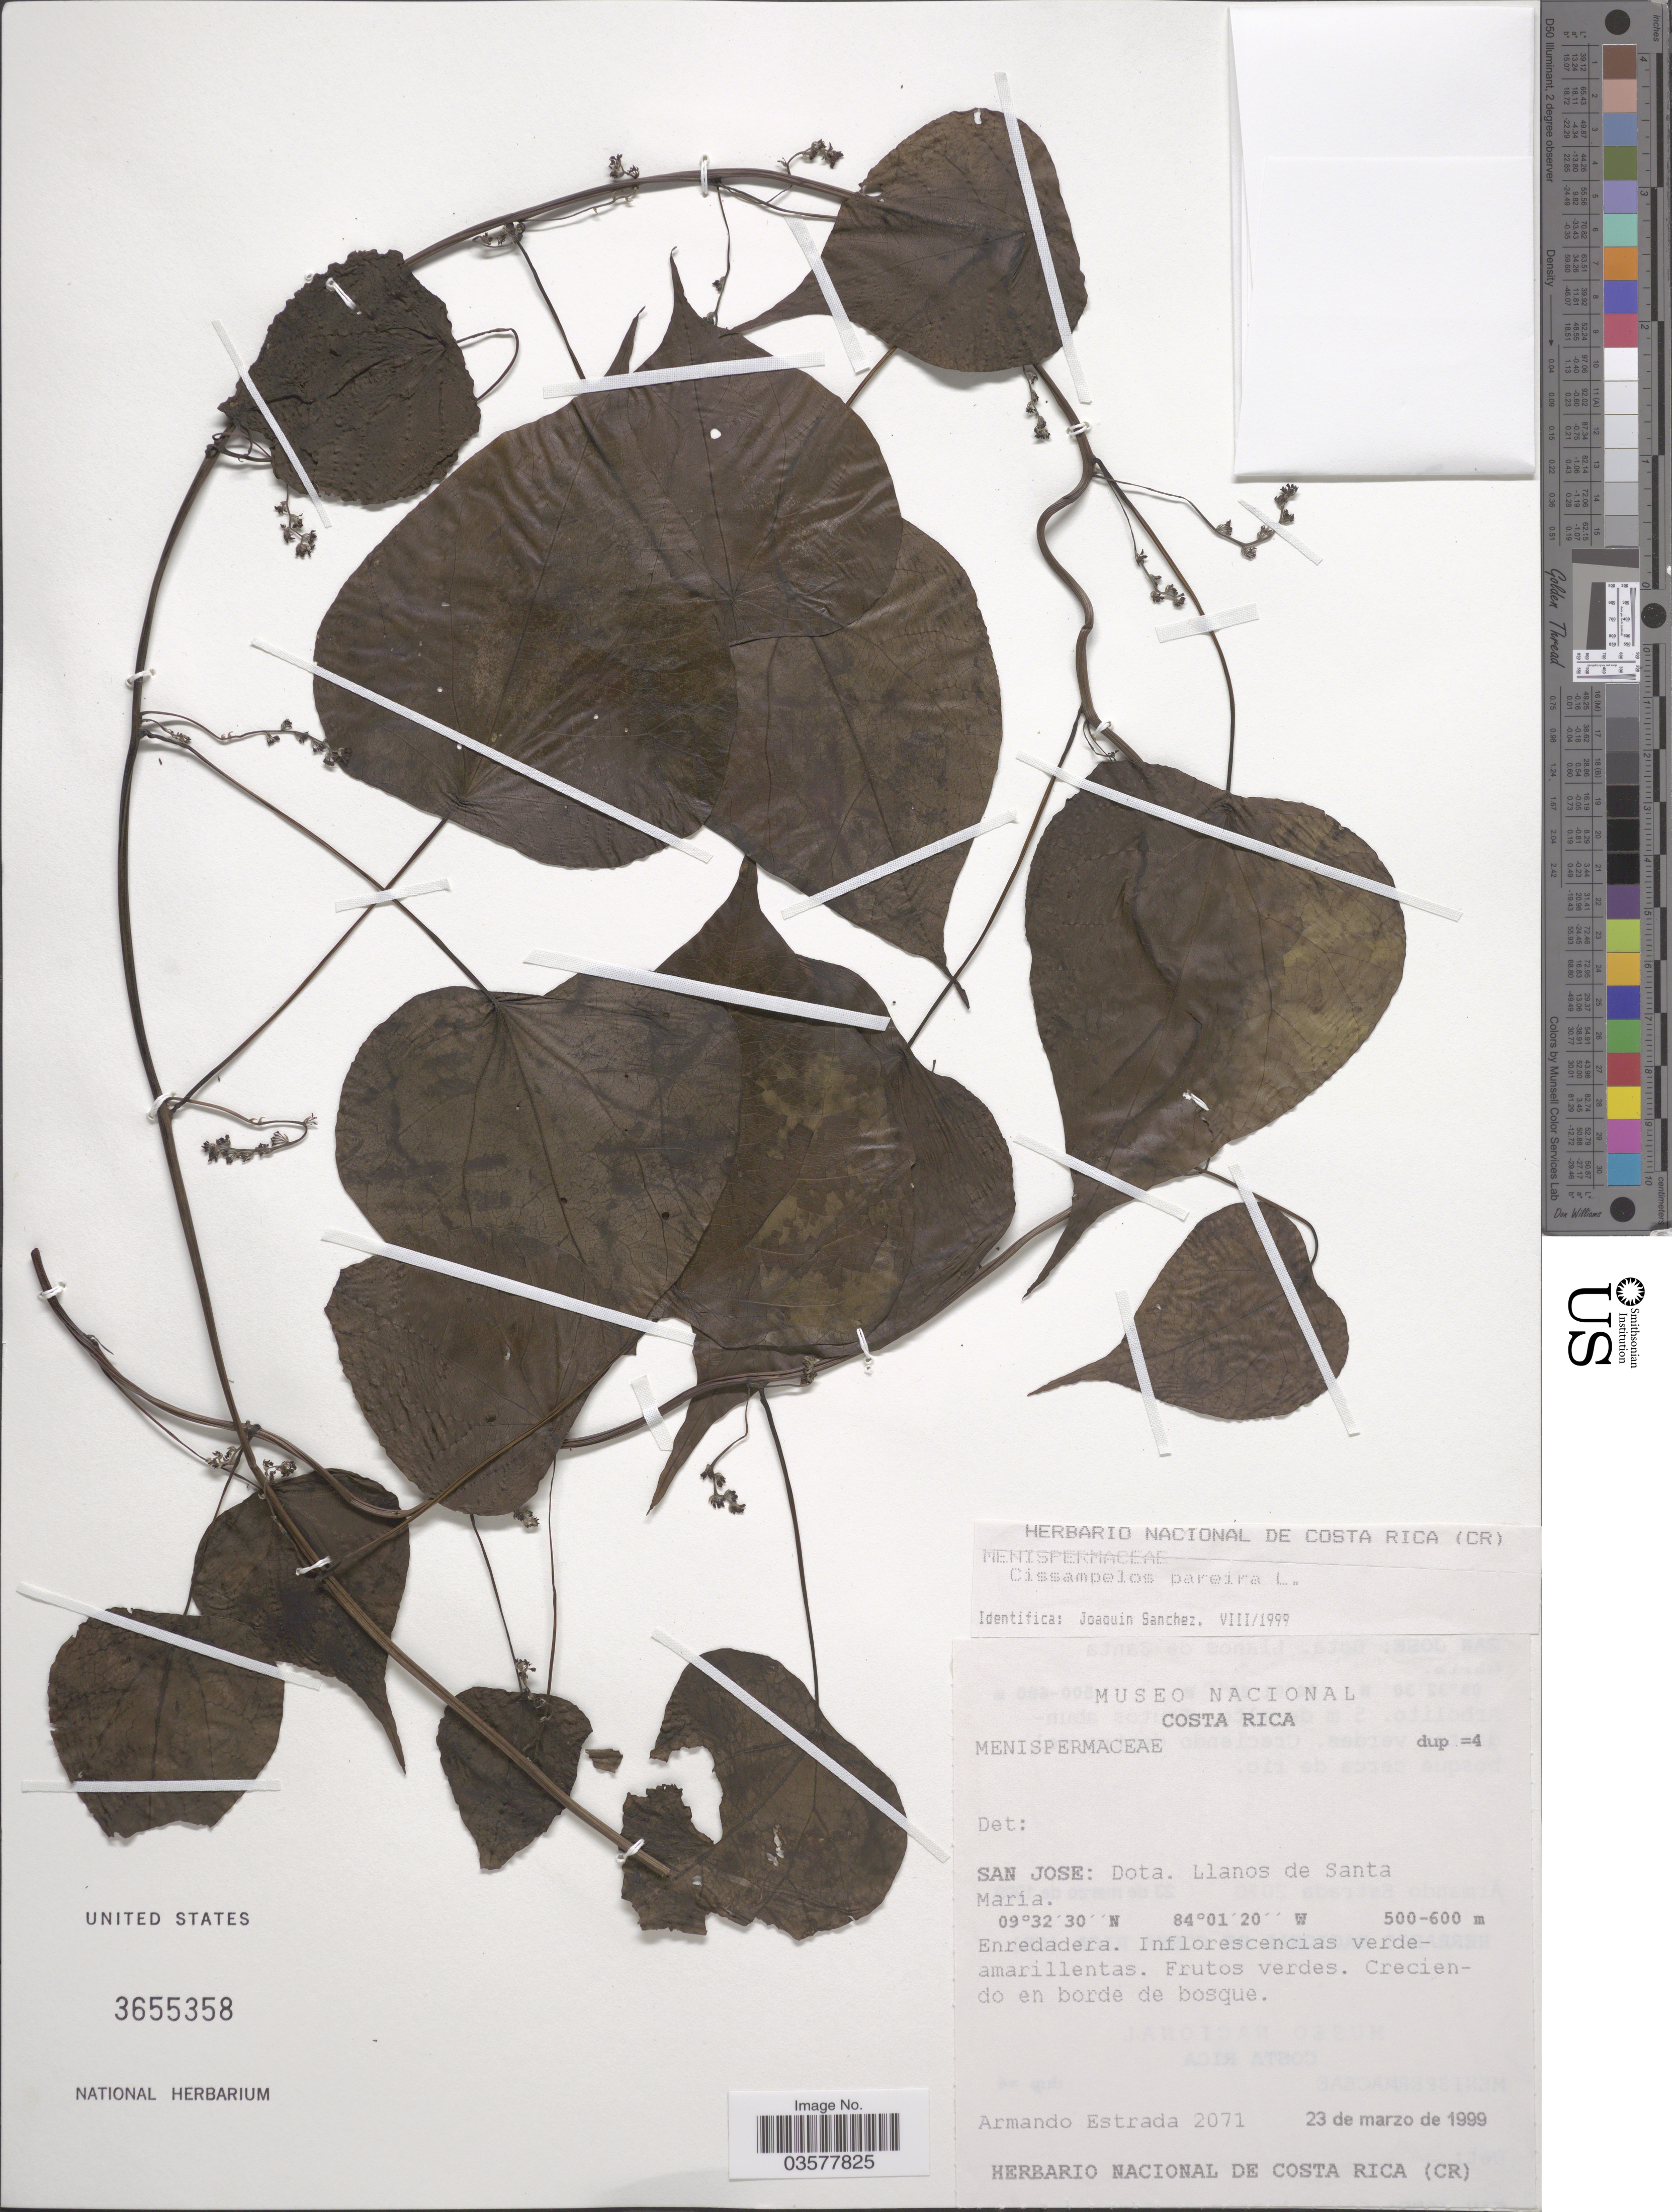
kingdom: Plantae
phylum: Tracheophyta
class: Magnoliopsida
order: Ranunculales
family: Menispermaceae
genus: Cissampelos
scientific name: Cissampelos pareira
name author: L.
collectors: A. Estrada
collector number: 2071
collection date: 1999-03-23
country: Costa Rica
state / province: San José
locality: Dota. Llanos de Santa María.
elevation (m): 500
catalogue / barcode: US 3655358